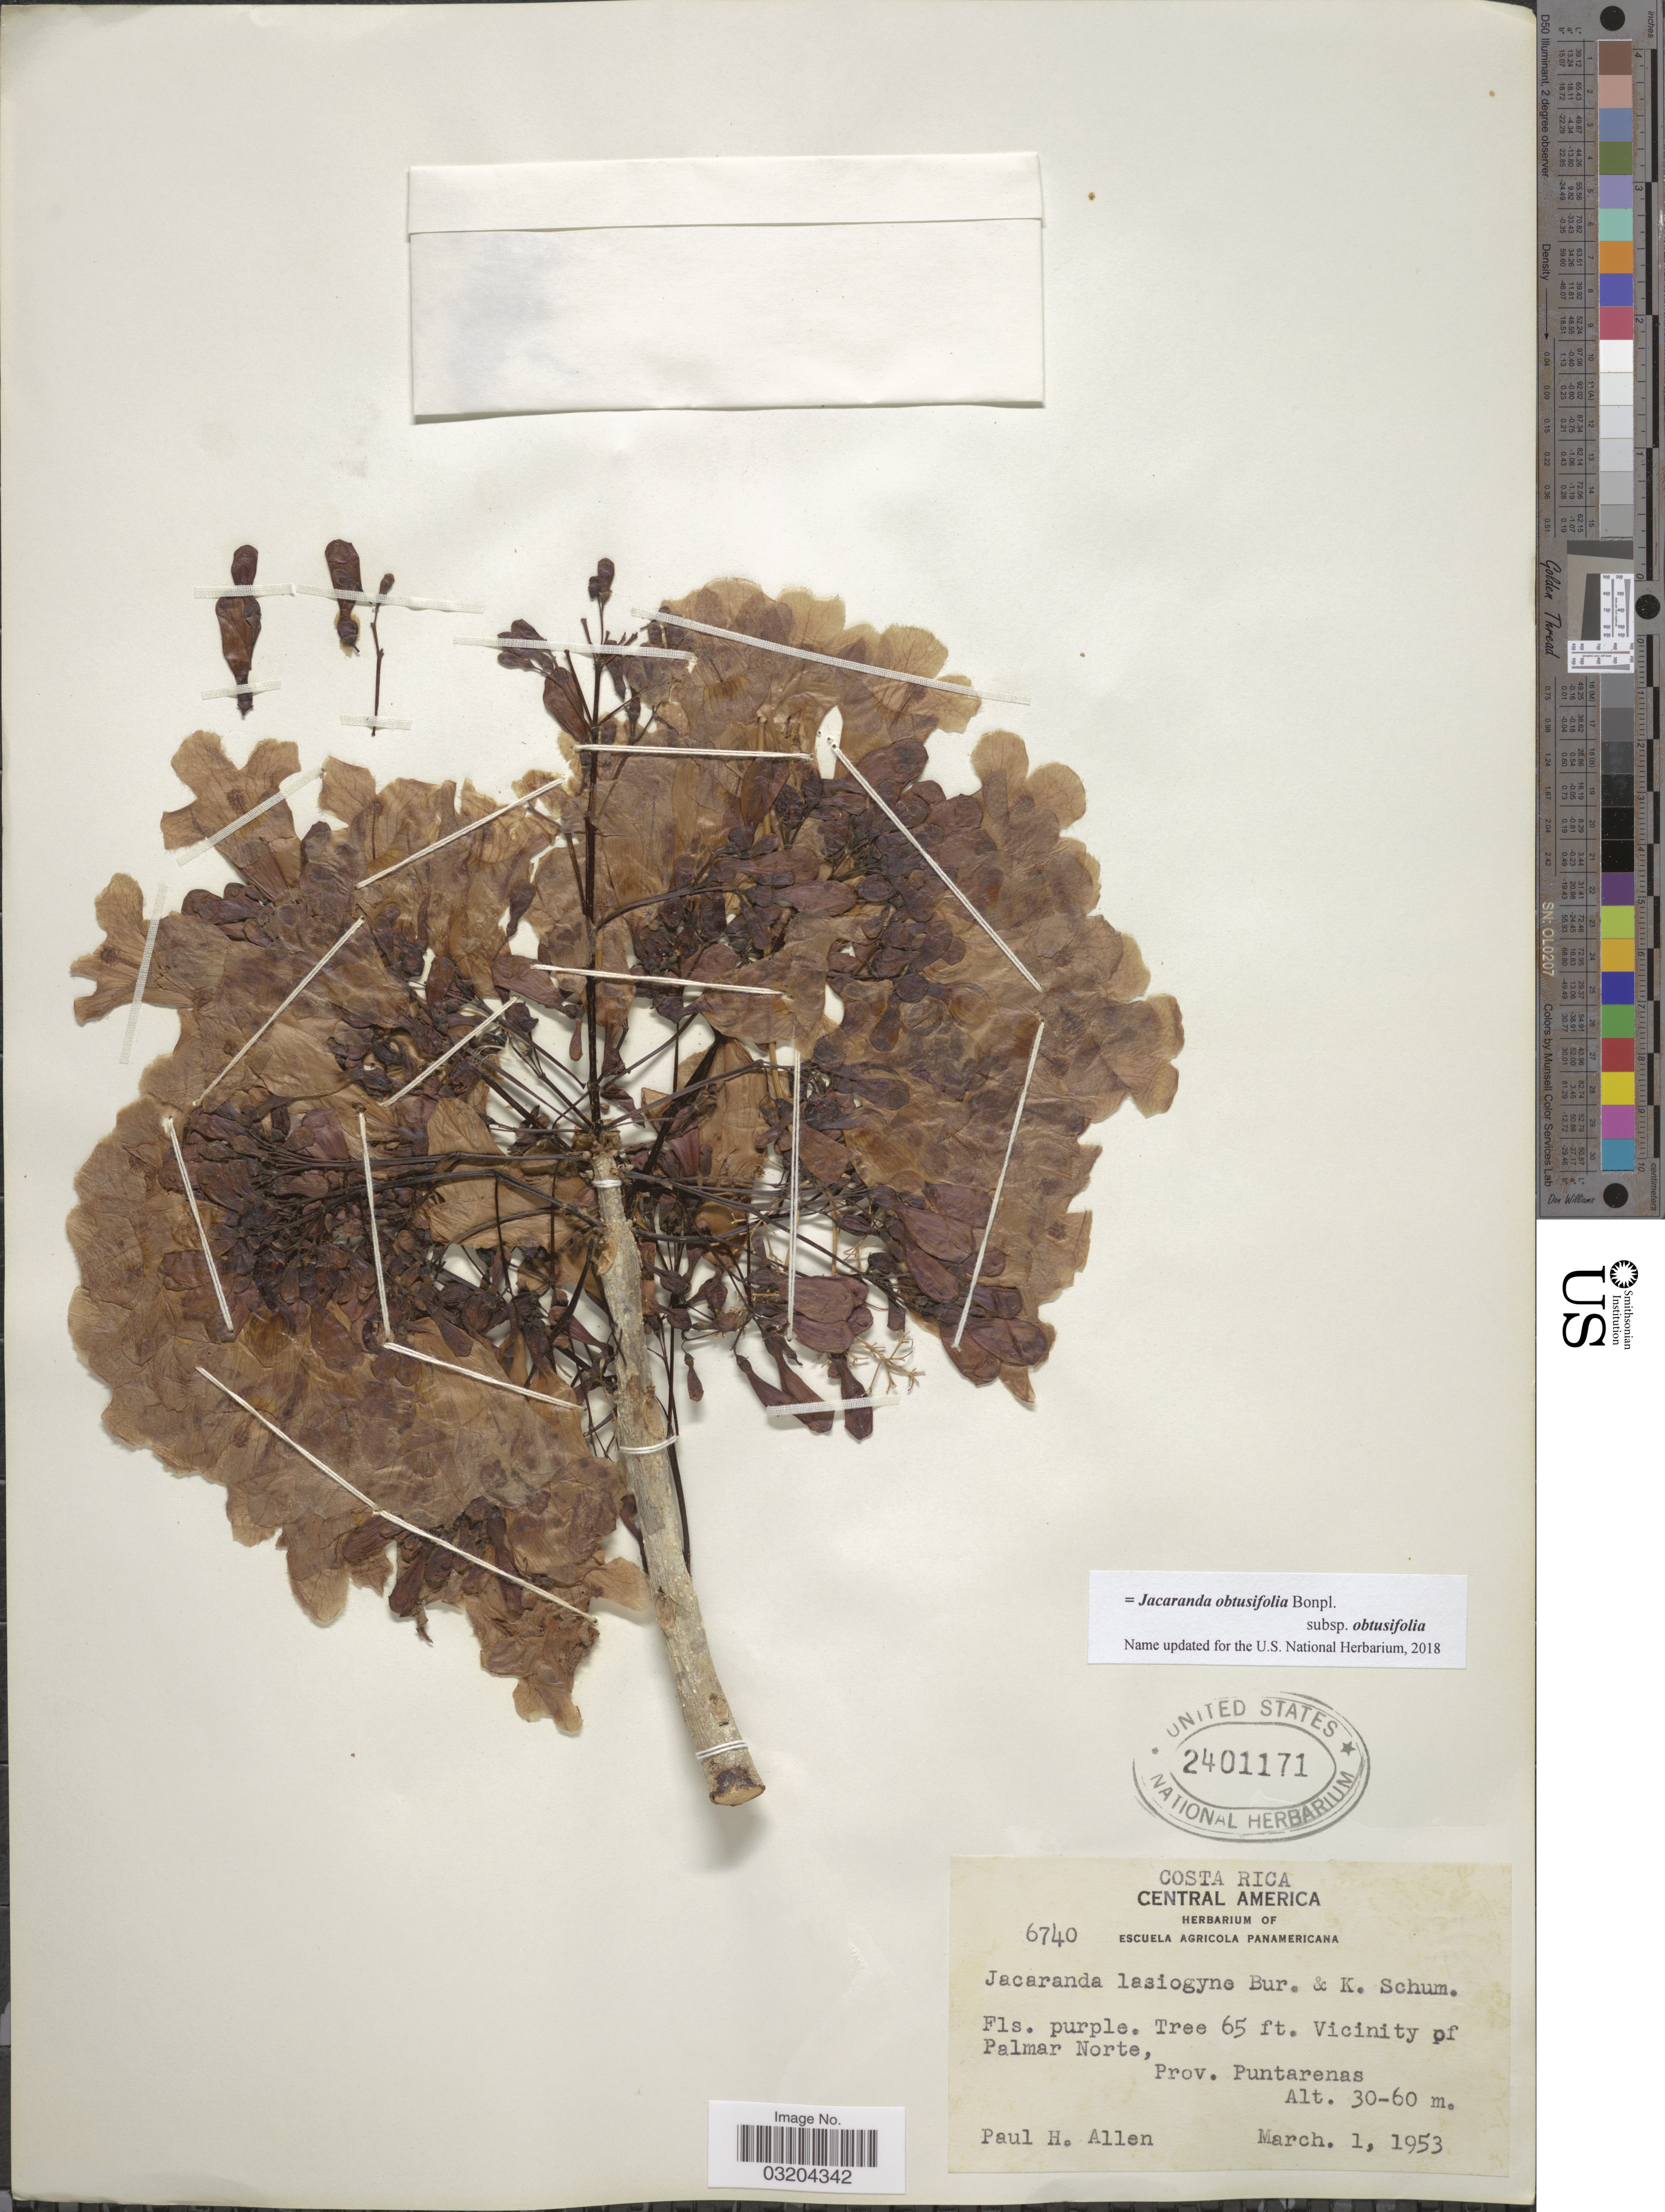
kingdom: Plantae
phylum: Tracheophyta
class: Magnoliopsida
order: Lamiales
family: Bignoniaceae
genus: Jacaranda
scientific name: Jacaranda obtusifolia subsp. obtusifolia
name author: Bonpl.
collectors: P. H. Allen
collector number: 6740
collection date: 1953-03-01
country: Costa Rica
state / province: Puntarenas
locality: Vicinity of Palmar Norte.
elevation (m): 30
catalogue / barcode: US 2401171